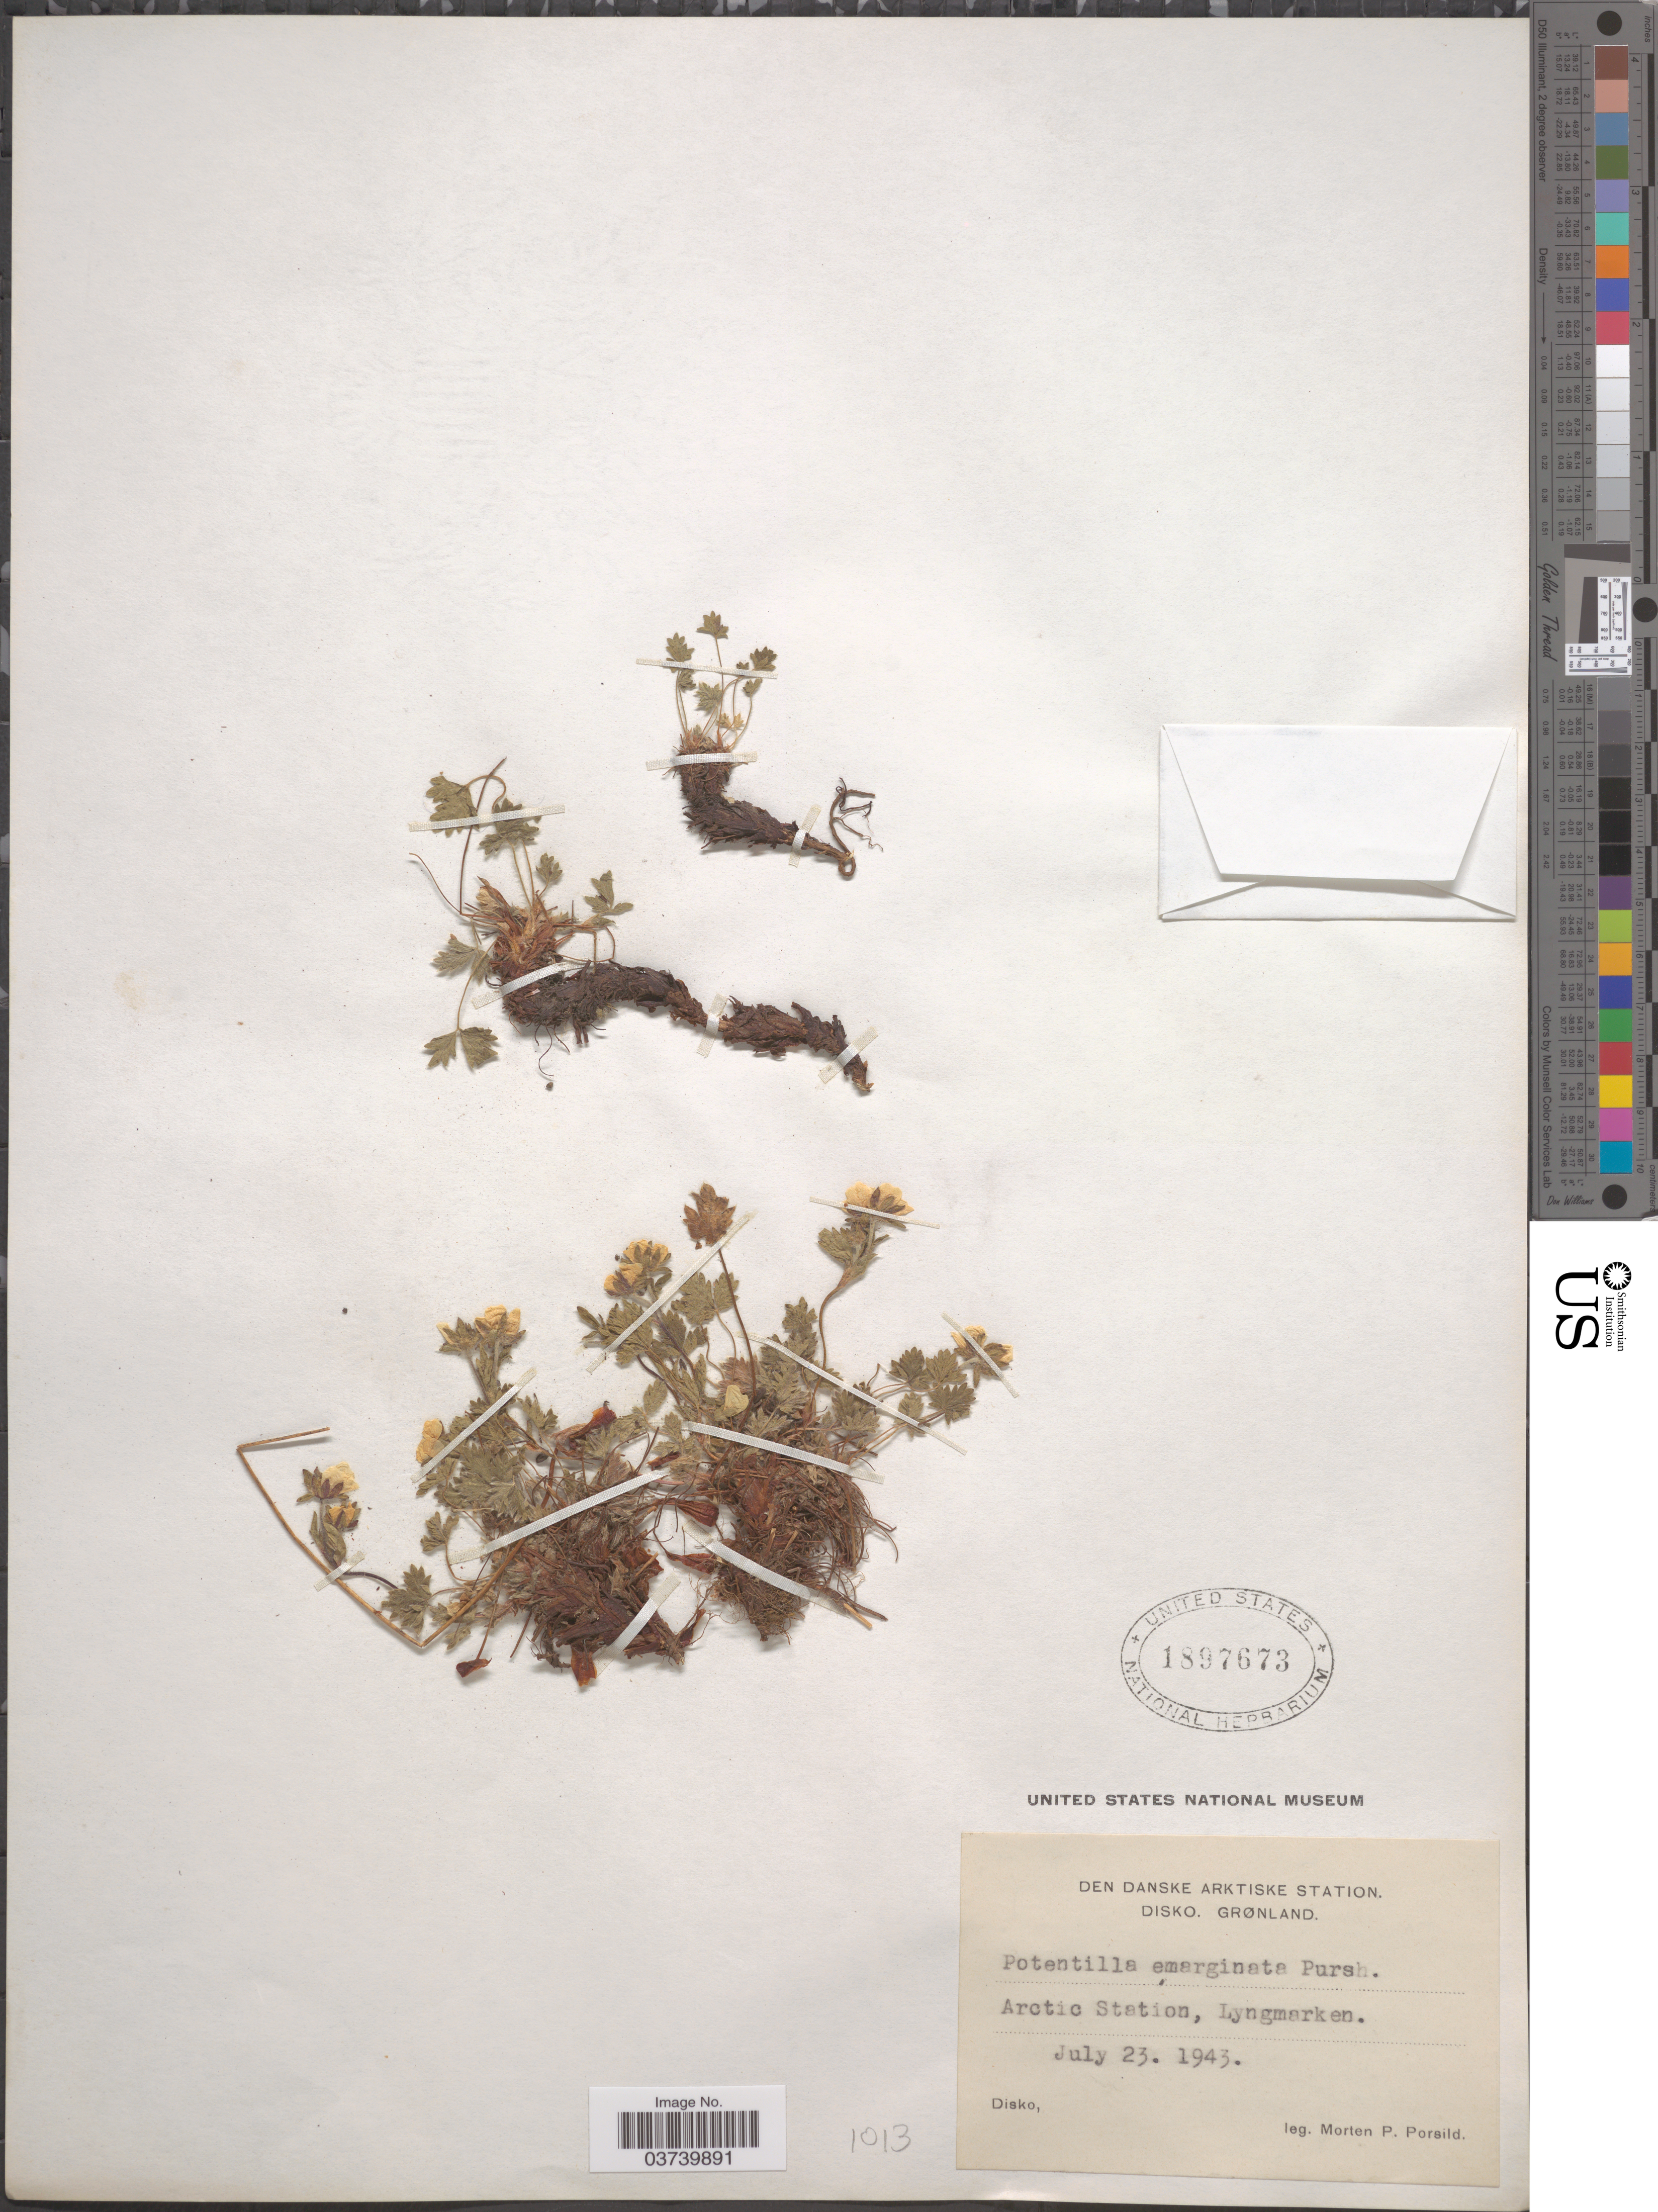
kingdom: Plantae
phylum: Tracheophyta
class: Magnoliopsida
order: Rosales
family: Rosaceae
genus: Potentilla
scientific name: Potentilla hyparctica subsp. hyparctica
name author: Malte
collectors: M. P. Porsild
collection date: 1943-07-23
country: Greenland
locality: Den Danske Arktiske Station, Disko. Arctic Station, Lyngmarken.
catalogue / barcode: US 1897673